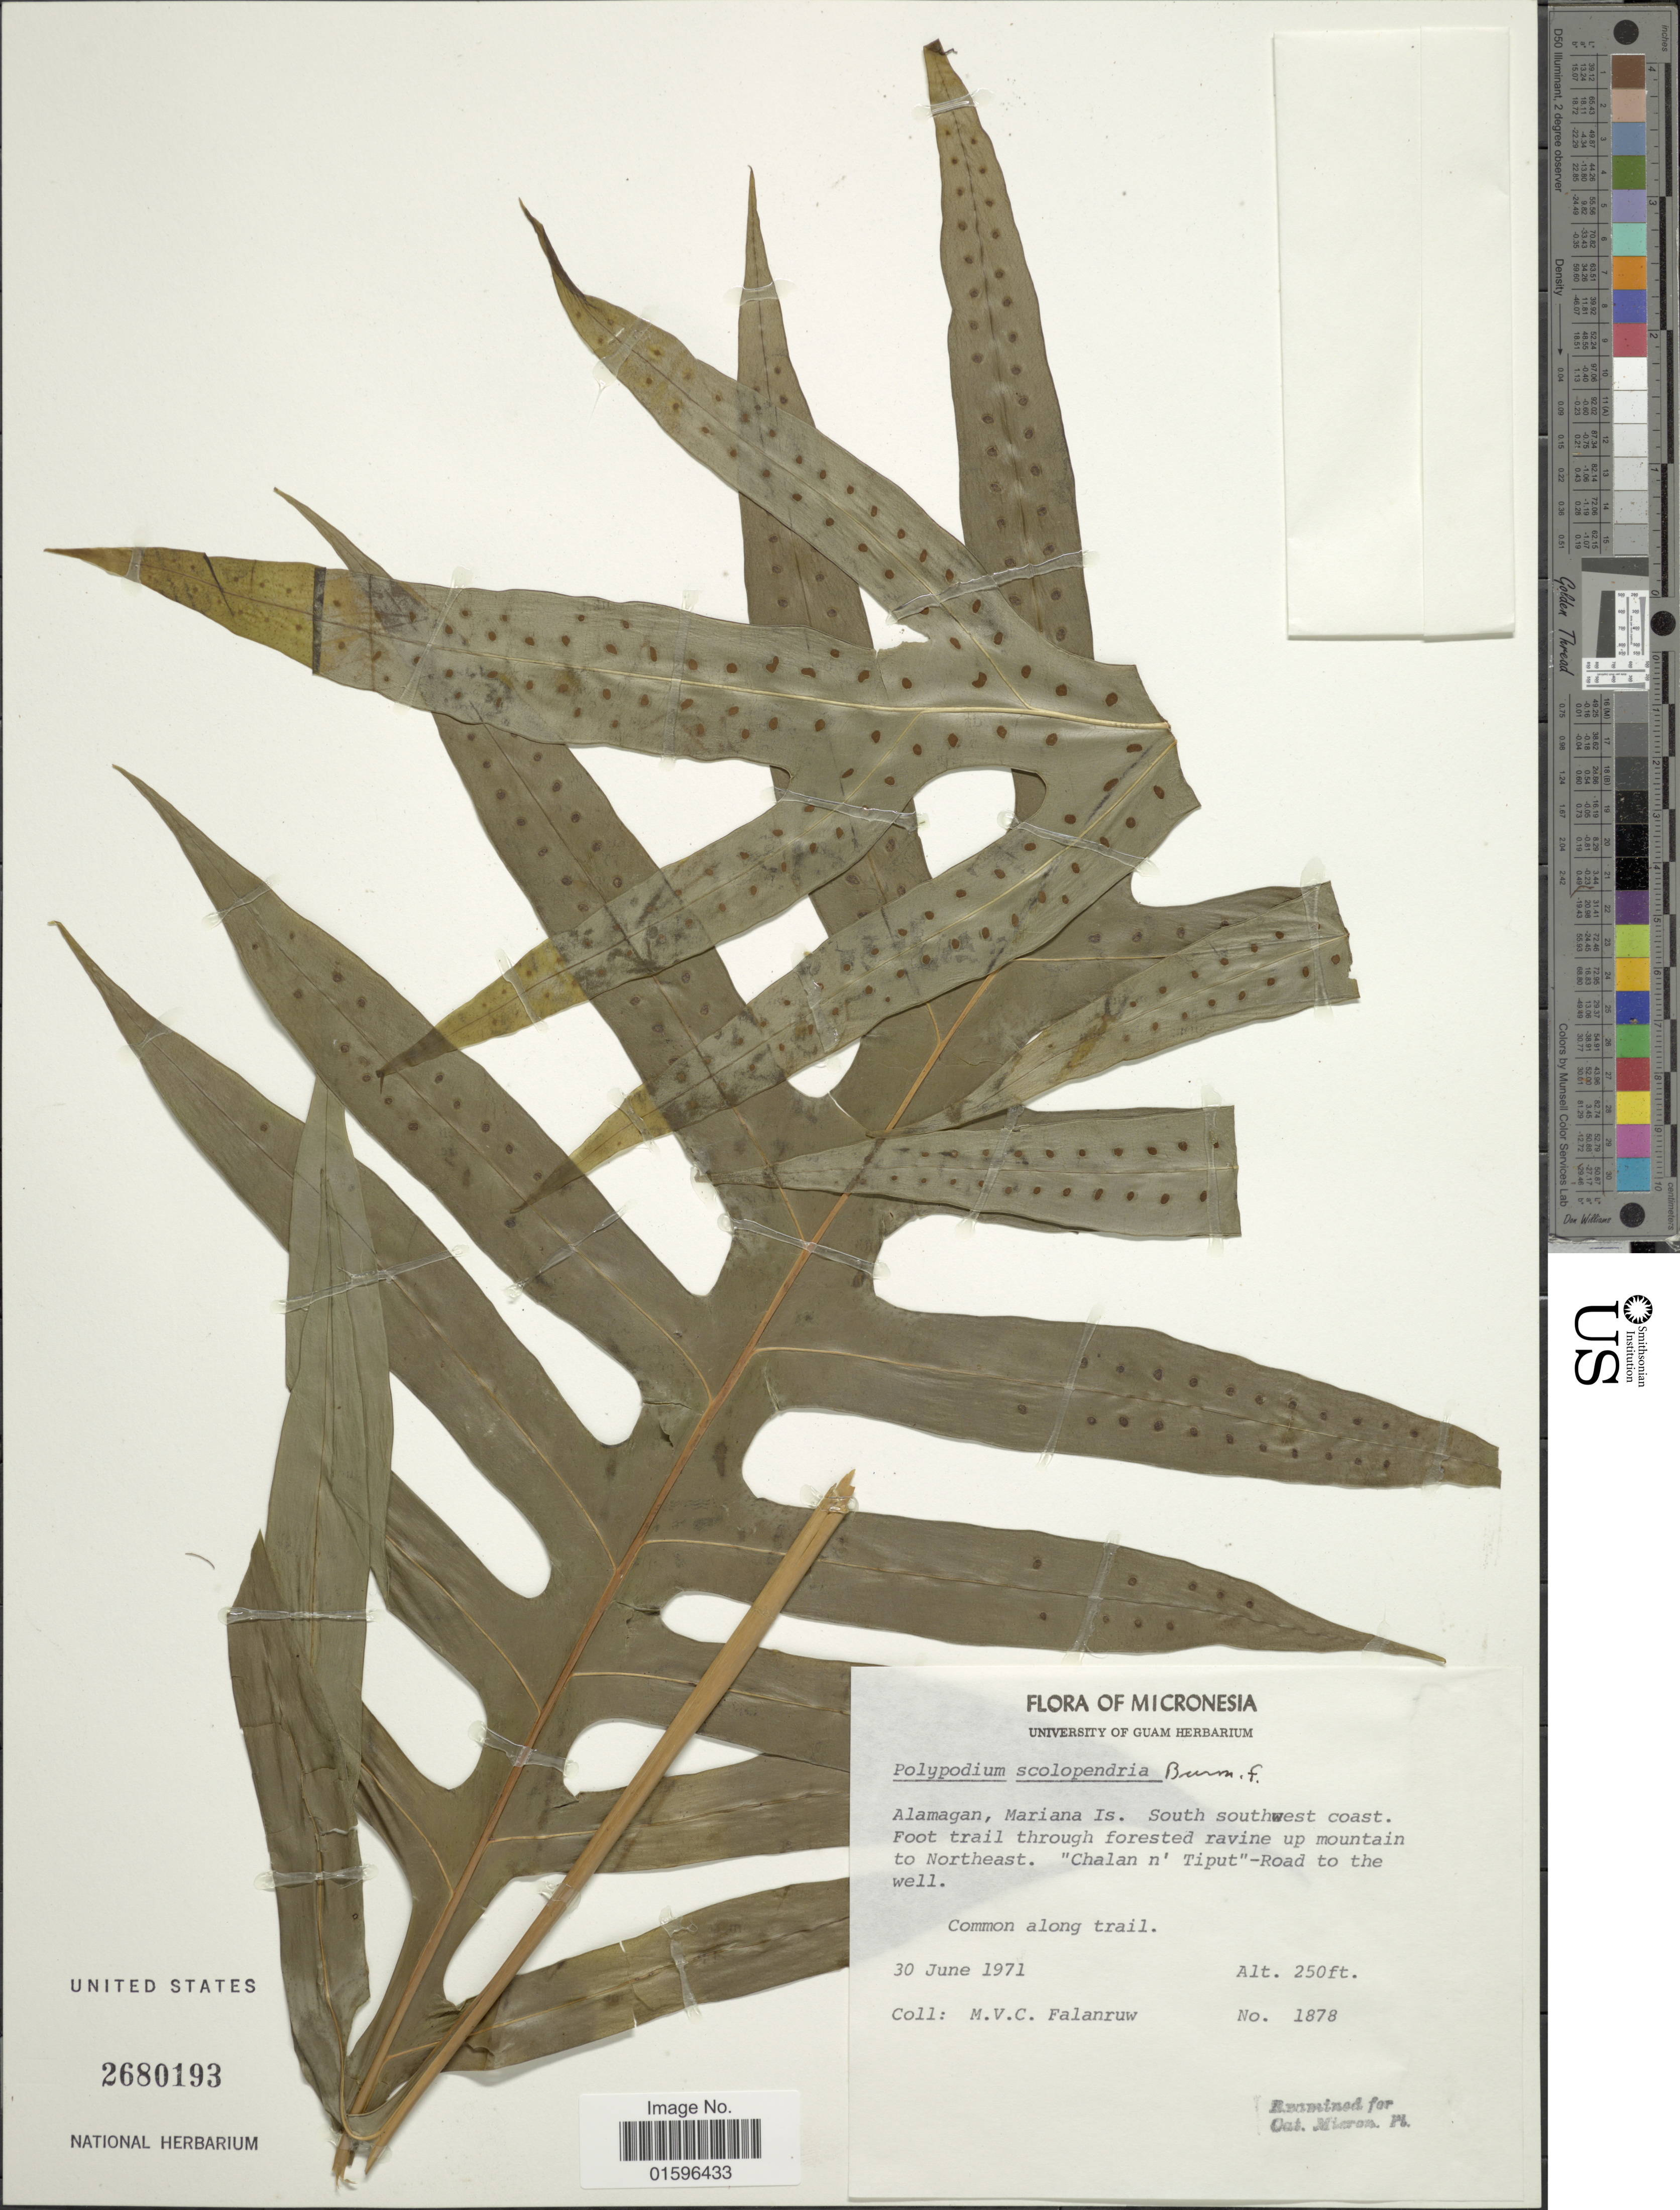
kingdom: Plantae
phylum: Tracheophyta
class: Polypodiopsida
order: Polypodiales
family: Polypodiaceae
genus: Polypodium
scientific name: Polypodium scolopendria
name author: Burm. f.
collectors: M. V. Falanruw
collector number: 1878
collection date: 1971-06-30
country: Northern Mariana Islands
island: Alamagan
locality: Alamagan, Mariana Is. Foot trail through forested ravine up mountain to Northeast. "Chalan n' Tiput"-Road to the well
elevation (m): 76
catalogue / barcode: US 2680193